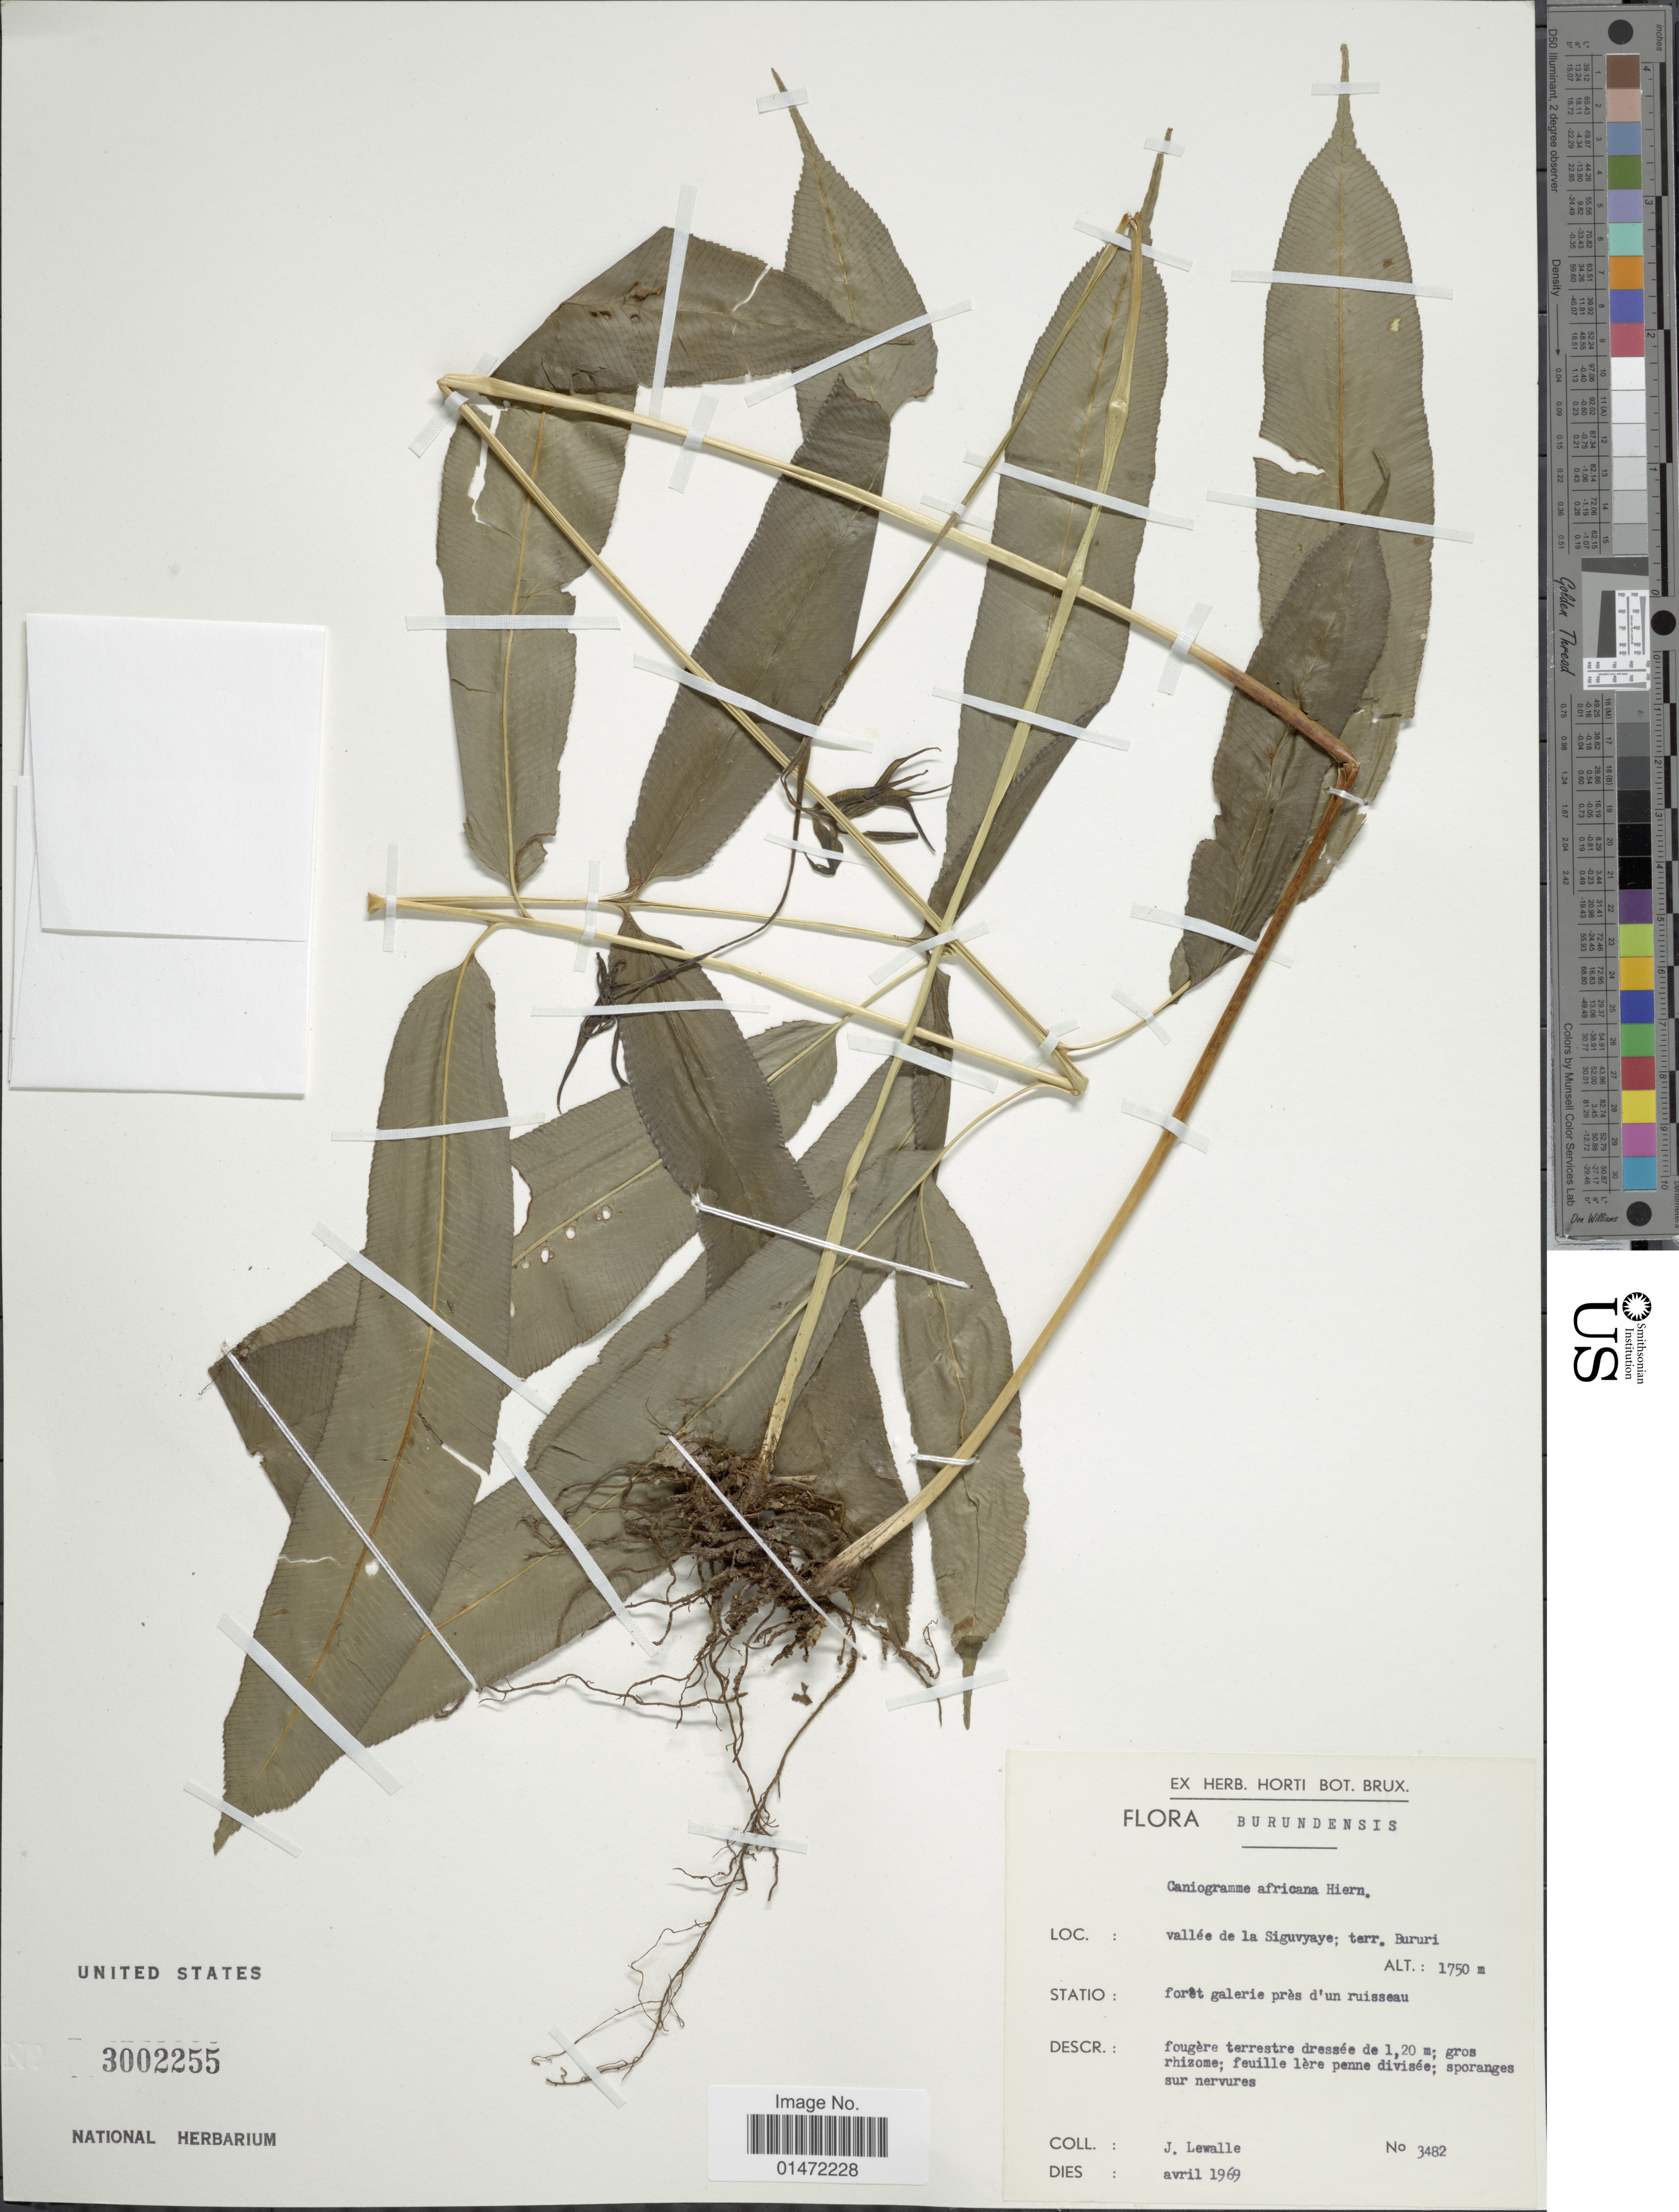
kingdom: Plantae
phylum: Tracheophyta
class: Polypodiopsida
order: Polypodiales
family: Pteridaceae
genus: Coniogramme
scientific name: Coniogramme africana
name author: Hieron.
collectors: J. Lewalle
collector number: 3482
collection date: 1969-04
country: Burundi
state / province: Bururi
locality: Vallée de la Siguvyaye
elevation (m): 1750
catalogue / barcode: US 3002255